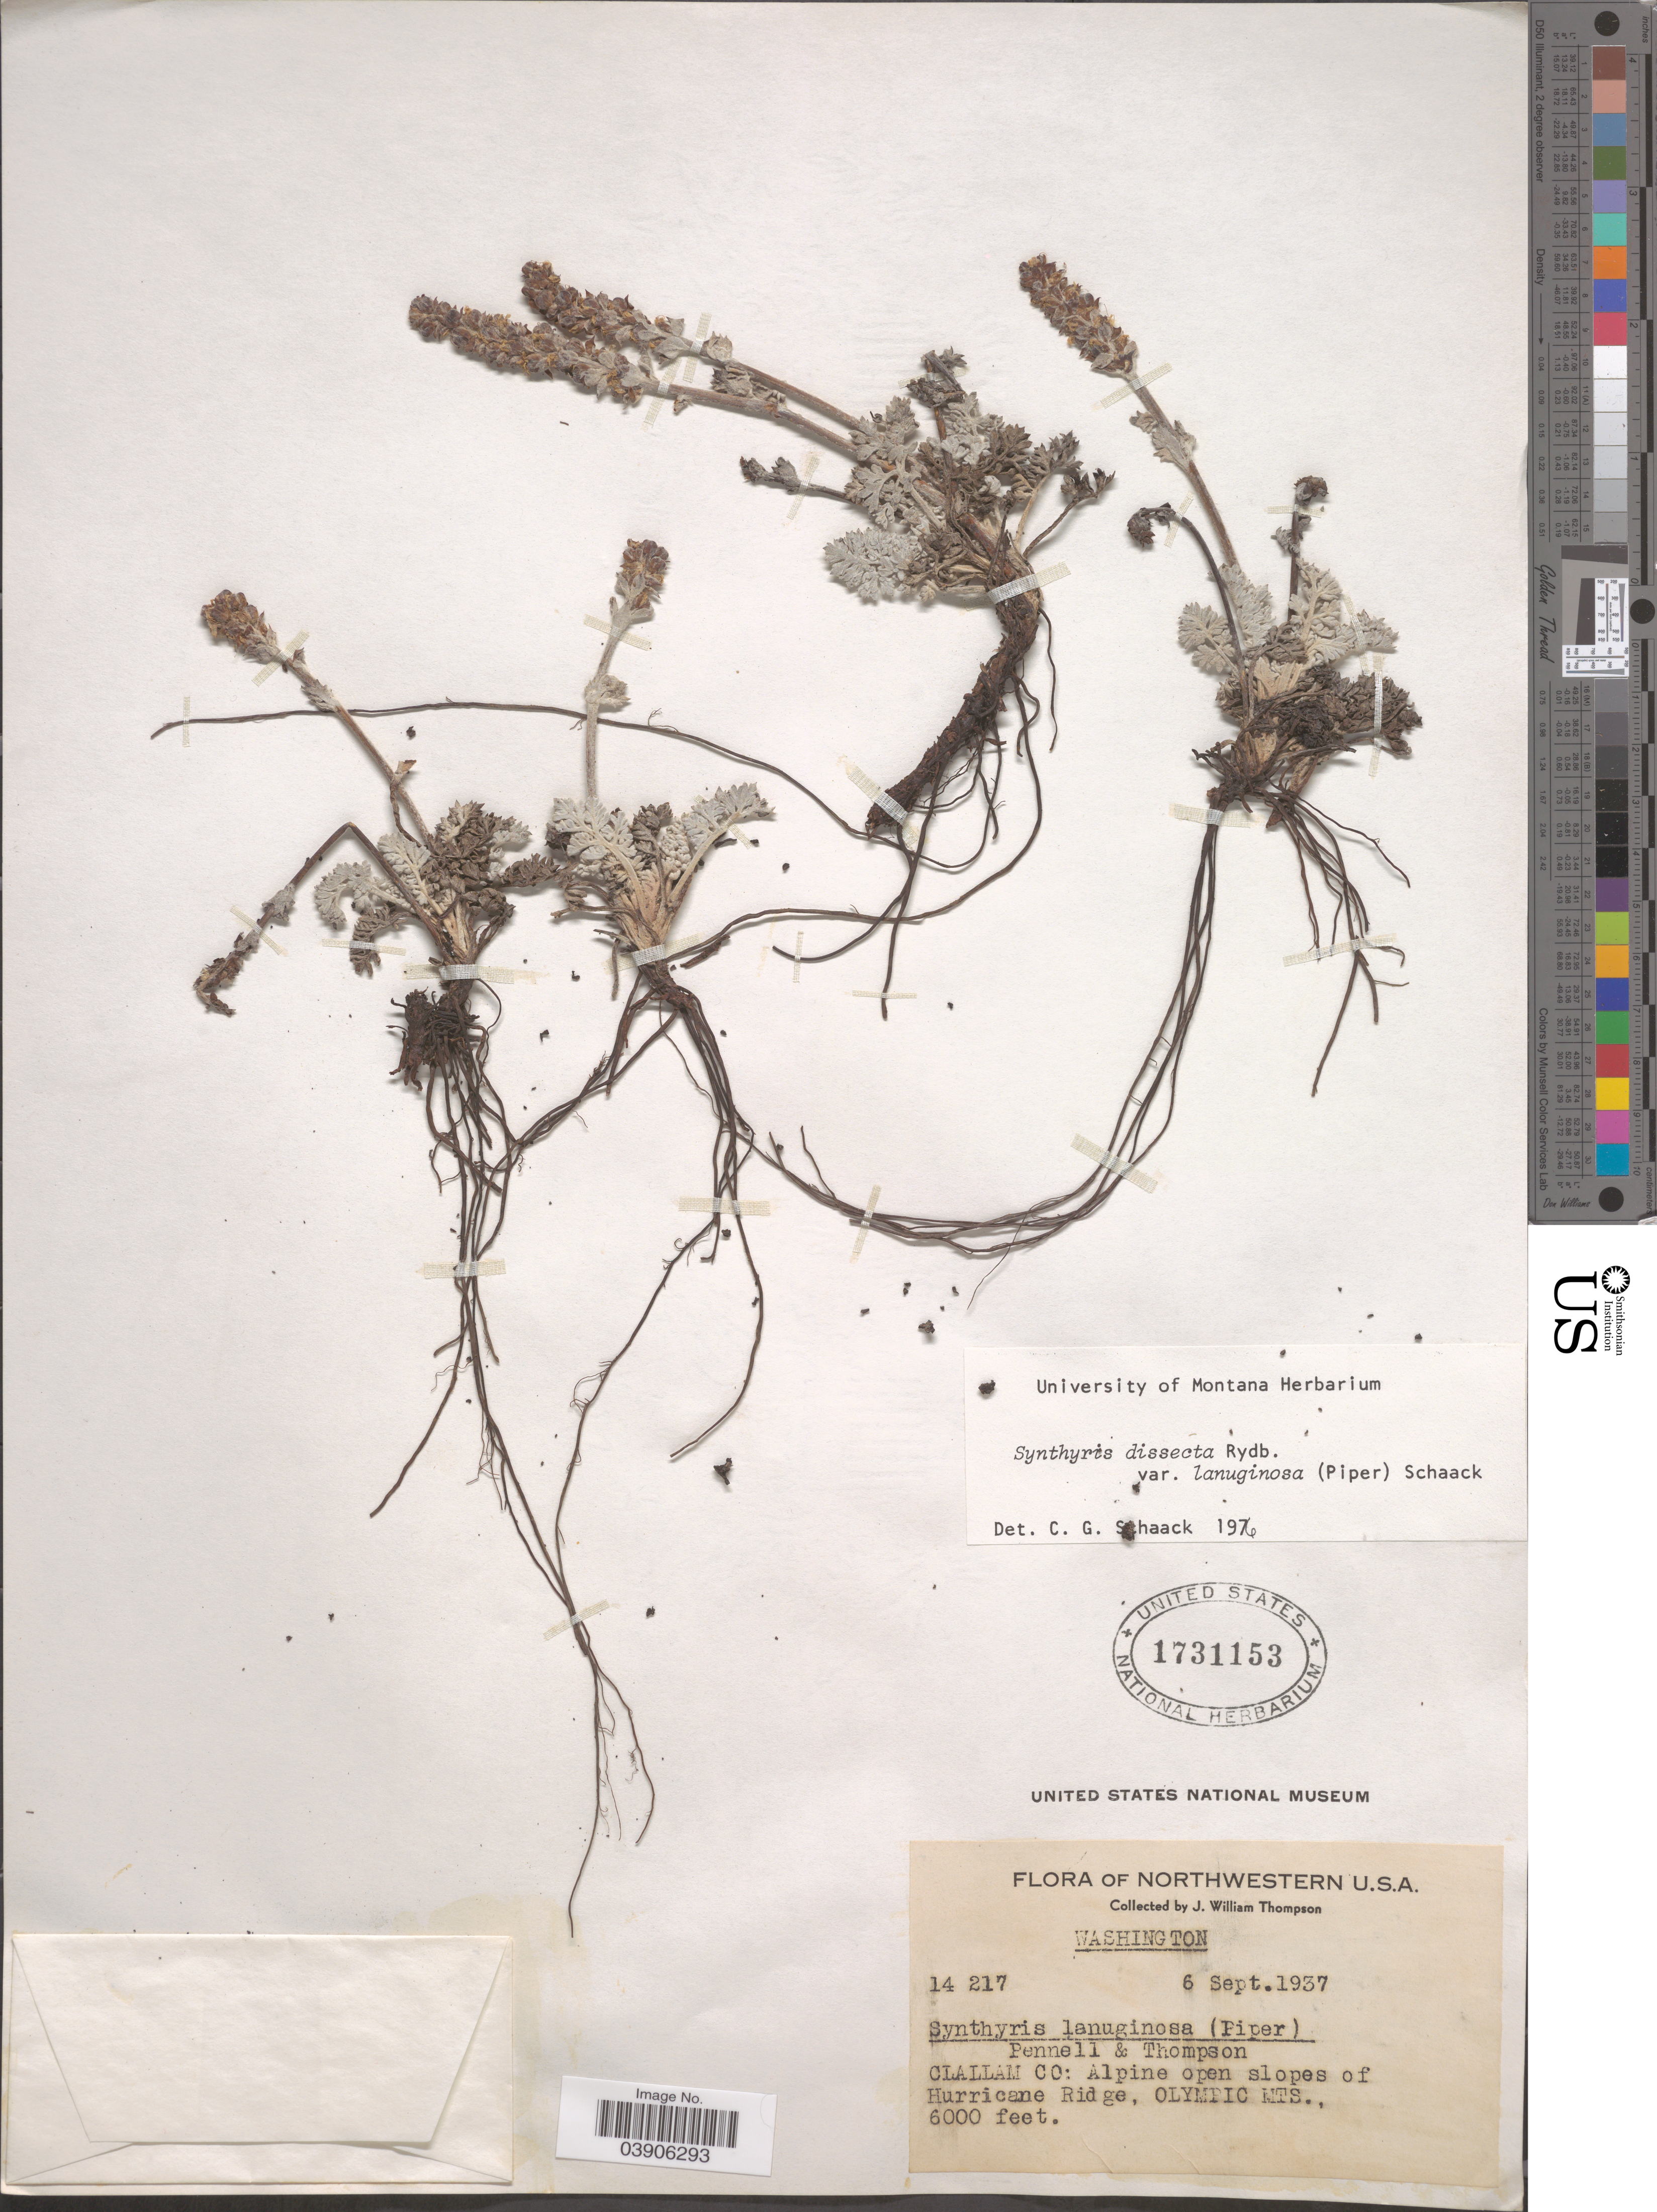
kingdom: Plantae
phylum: Tracheophyta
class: Magnoliopsida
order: Lamiales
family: Plantaginaceae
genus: Synthyris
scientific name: Synthyris dissecta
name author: Rydb.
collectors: J. W. Thompson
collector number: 14217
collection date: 1937-09-06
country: United States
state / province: Washington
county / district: Clallam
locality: Northwestern U.S.A. Clallam Co: Alpine open slopes of Hurricane Ridge, Olympic Mts.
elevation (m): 1829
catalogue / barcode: US 1731153